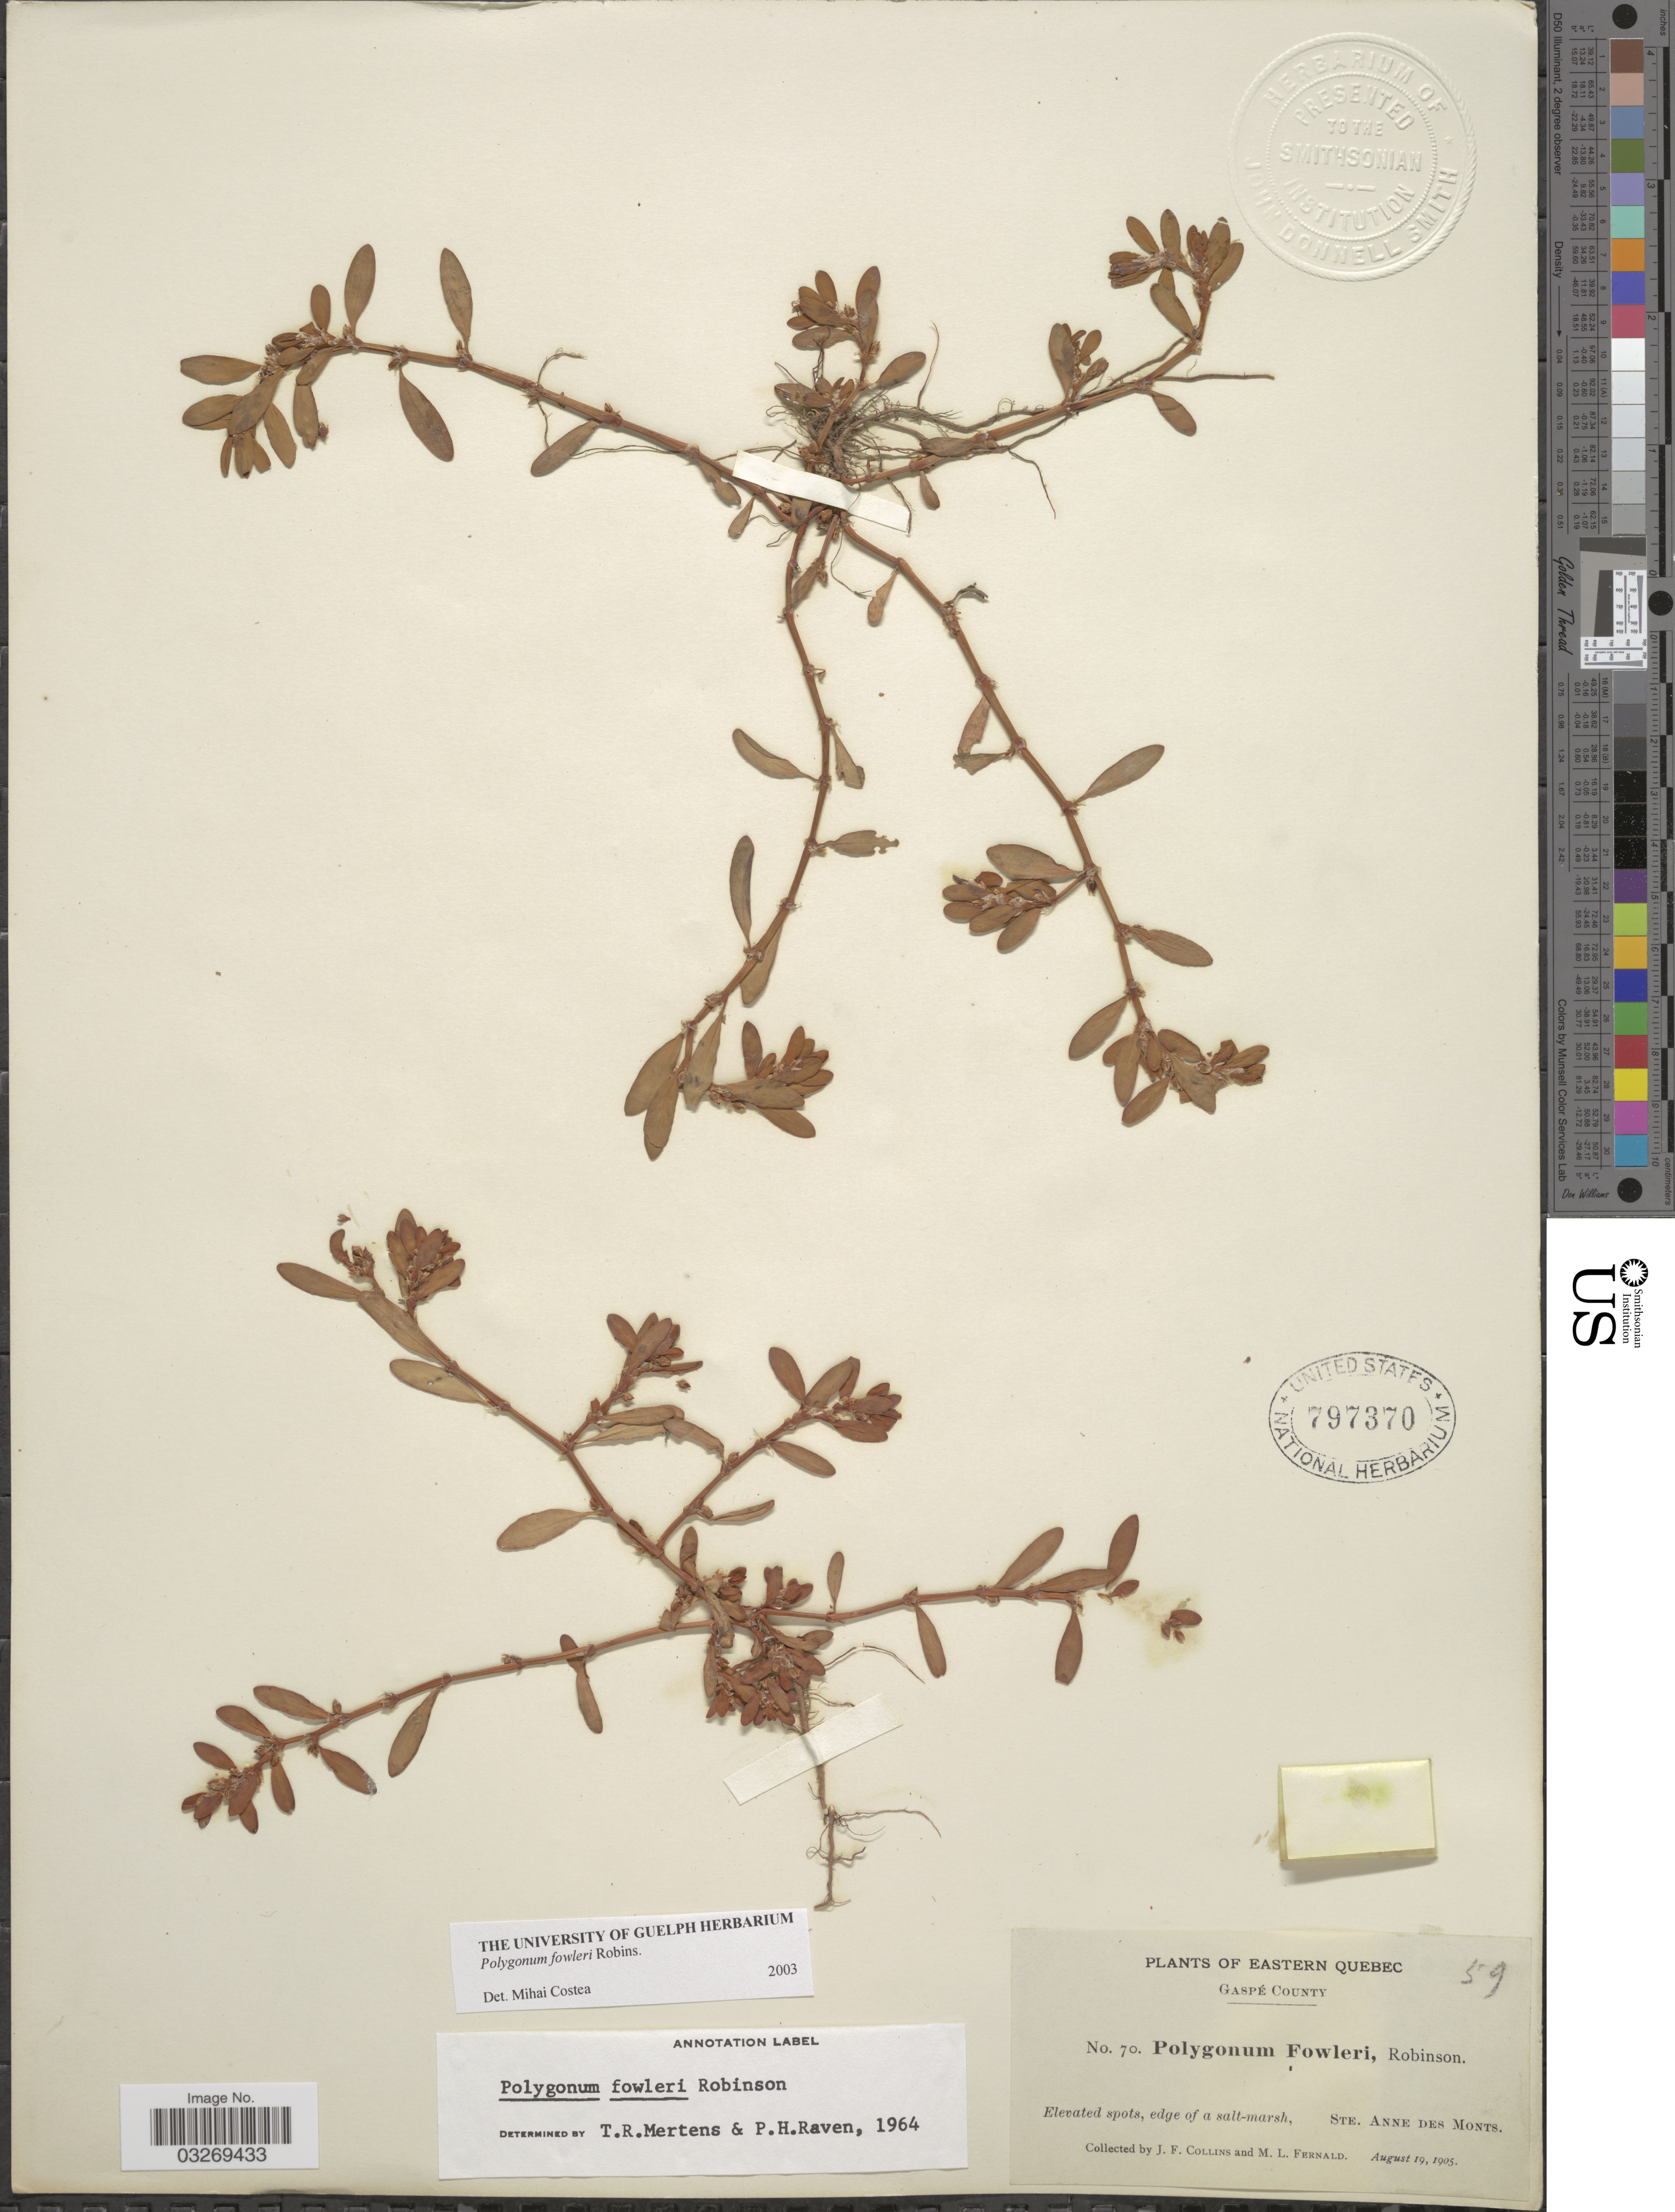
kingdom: Plantae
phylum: Tracheophyta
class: Magnoliopsida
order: Caryophyllales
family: Polygonaceae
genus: Polygonum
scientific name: Polygonum fowleri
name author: B.L. Rob.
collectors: J. Collins & M. L. Fernald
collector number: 70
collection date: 1905-08-19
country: Canada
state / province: Quebec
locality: Eastern Quebec, Gaspé County, Ste. Anne des Monts.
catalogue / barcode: US 797370